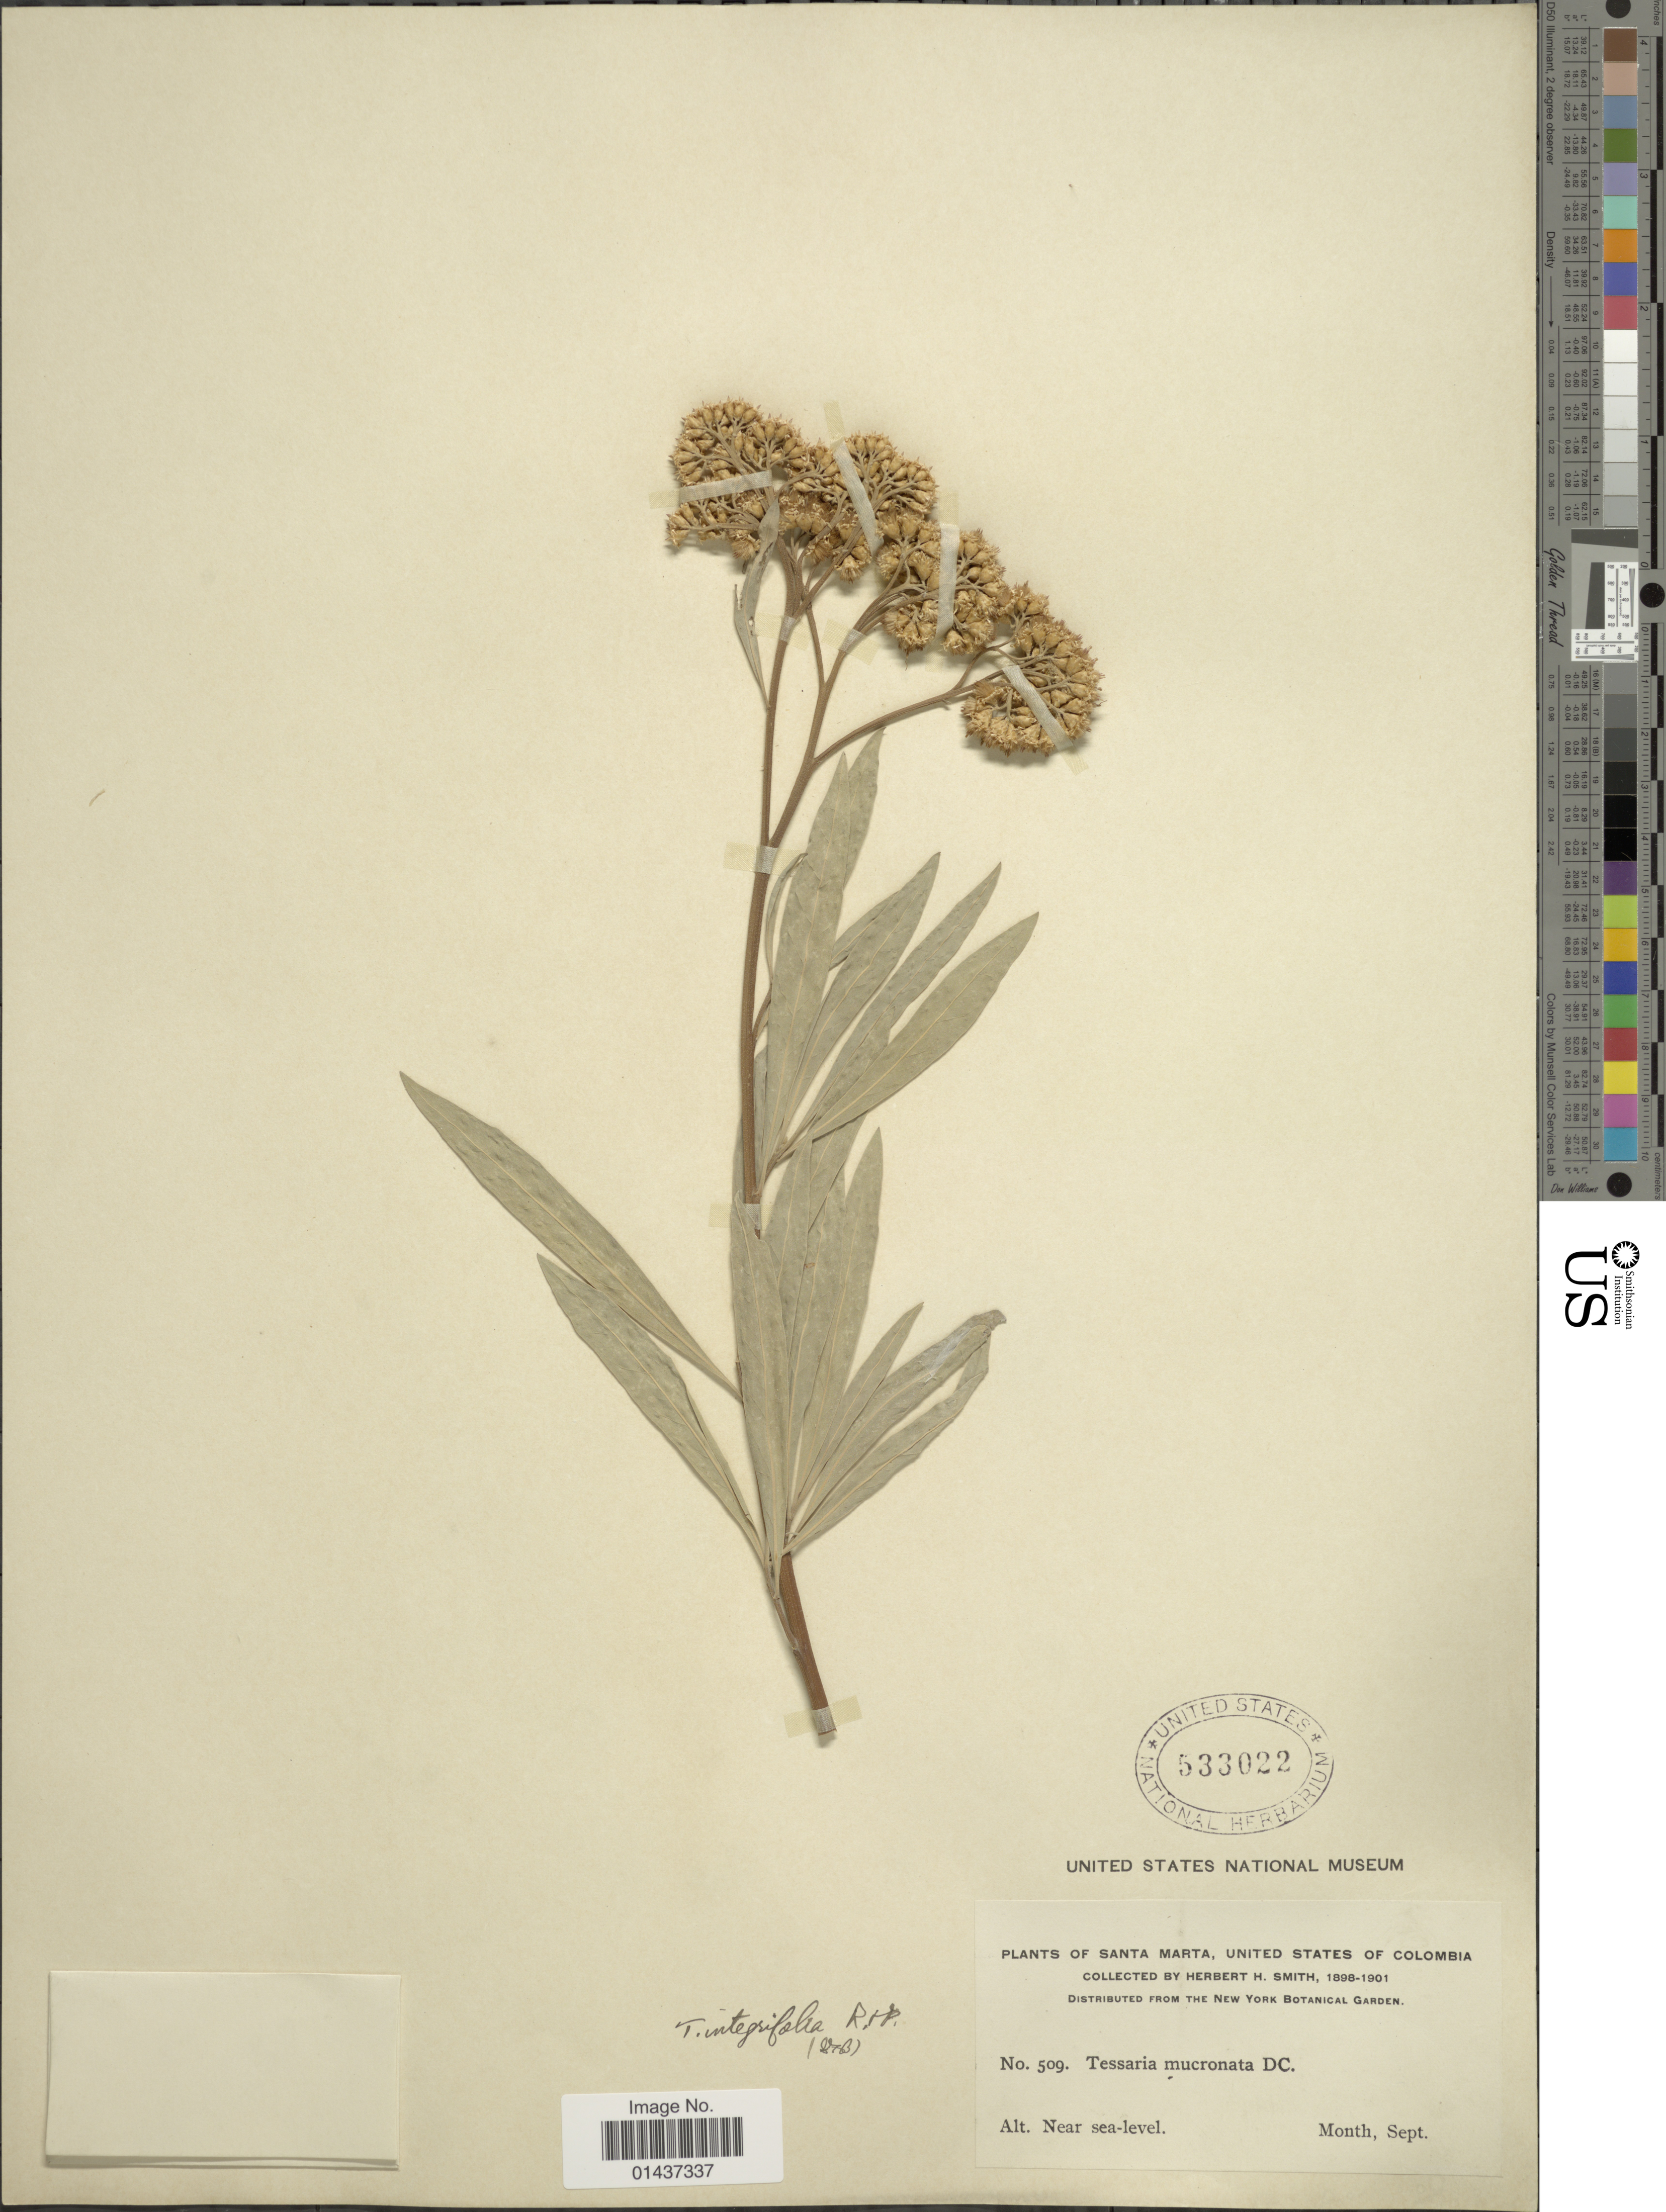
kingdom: Plantae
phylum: Tracheophyta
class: Magnoliopsida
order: Asterales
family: Asteraceae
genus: Tessaria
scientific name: Tessaria integrifolia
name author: Ruiz & Pav.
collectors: Herbert H. Smith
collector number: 509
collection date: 1898-09/1901-09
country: Colombia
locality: Santa Marta, United States of Colombia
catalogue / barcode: US 533022